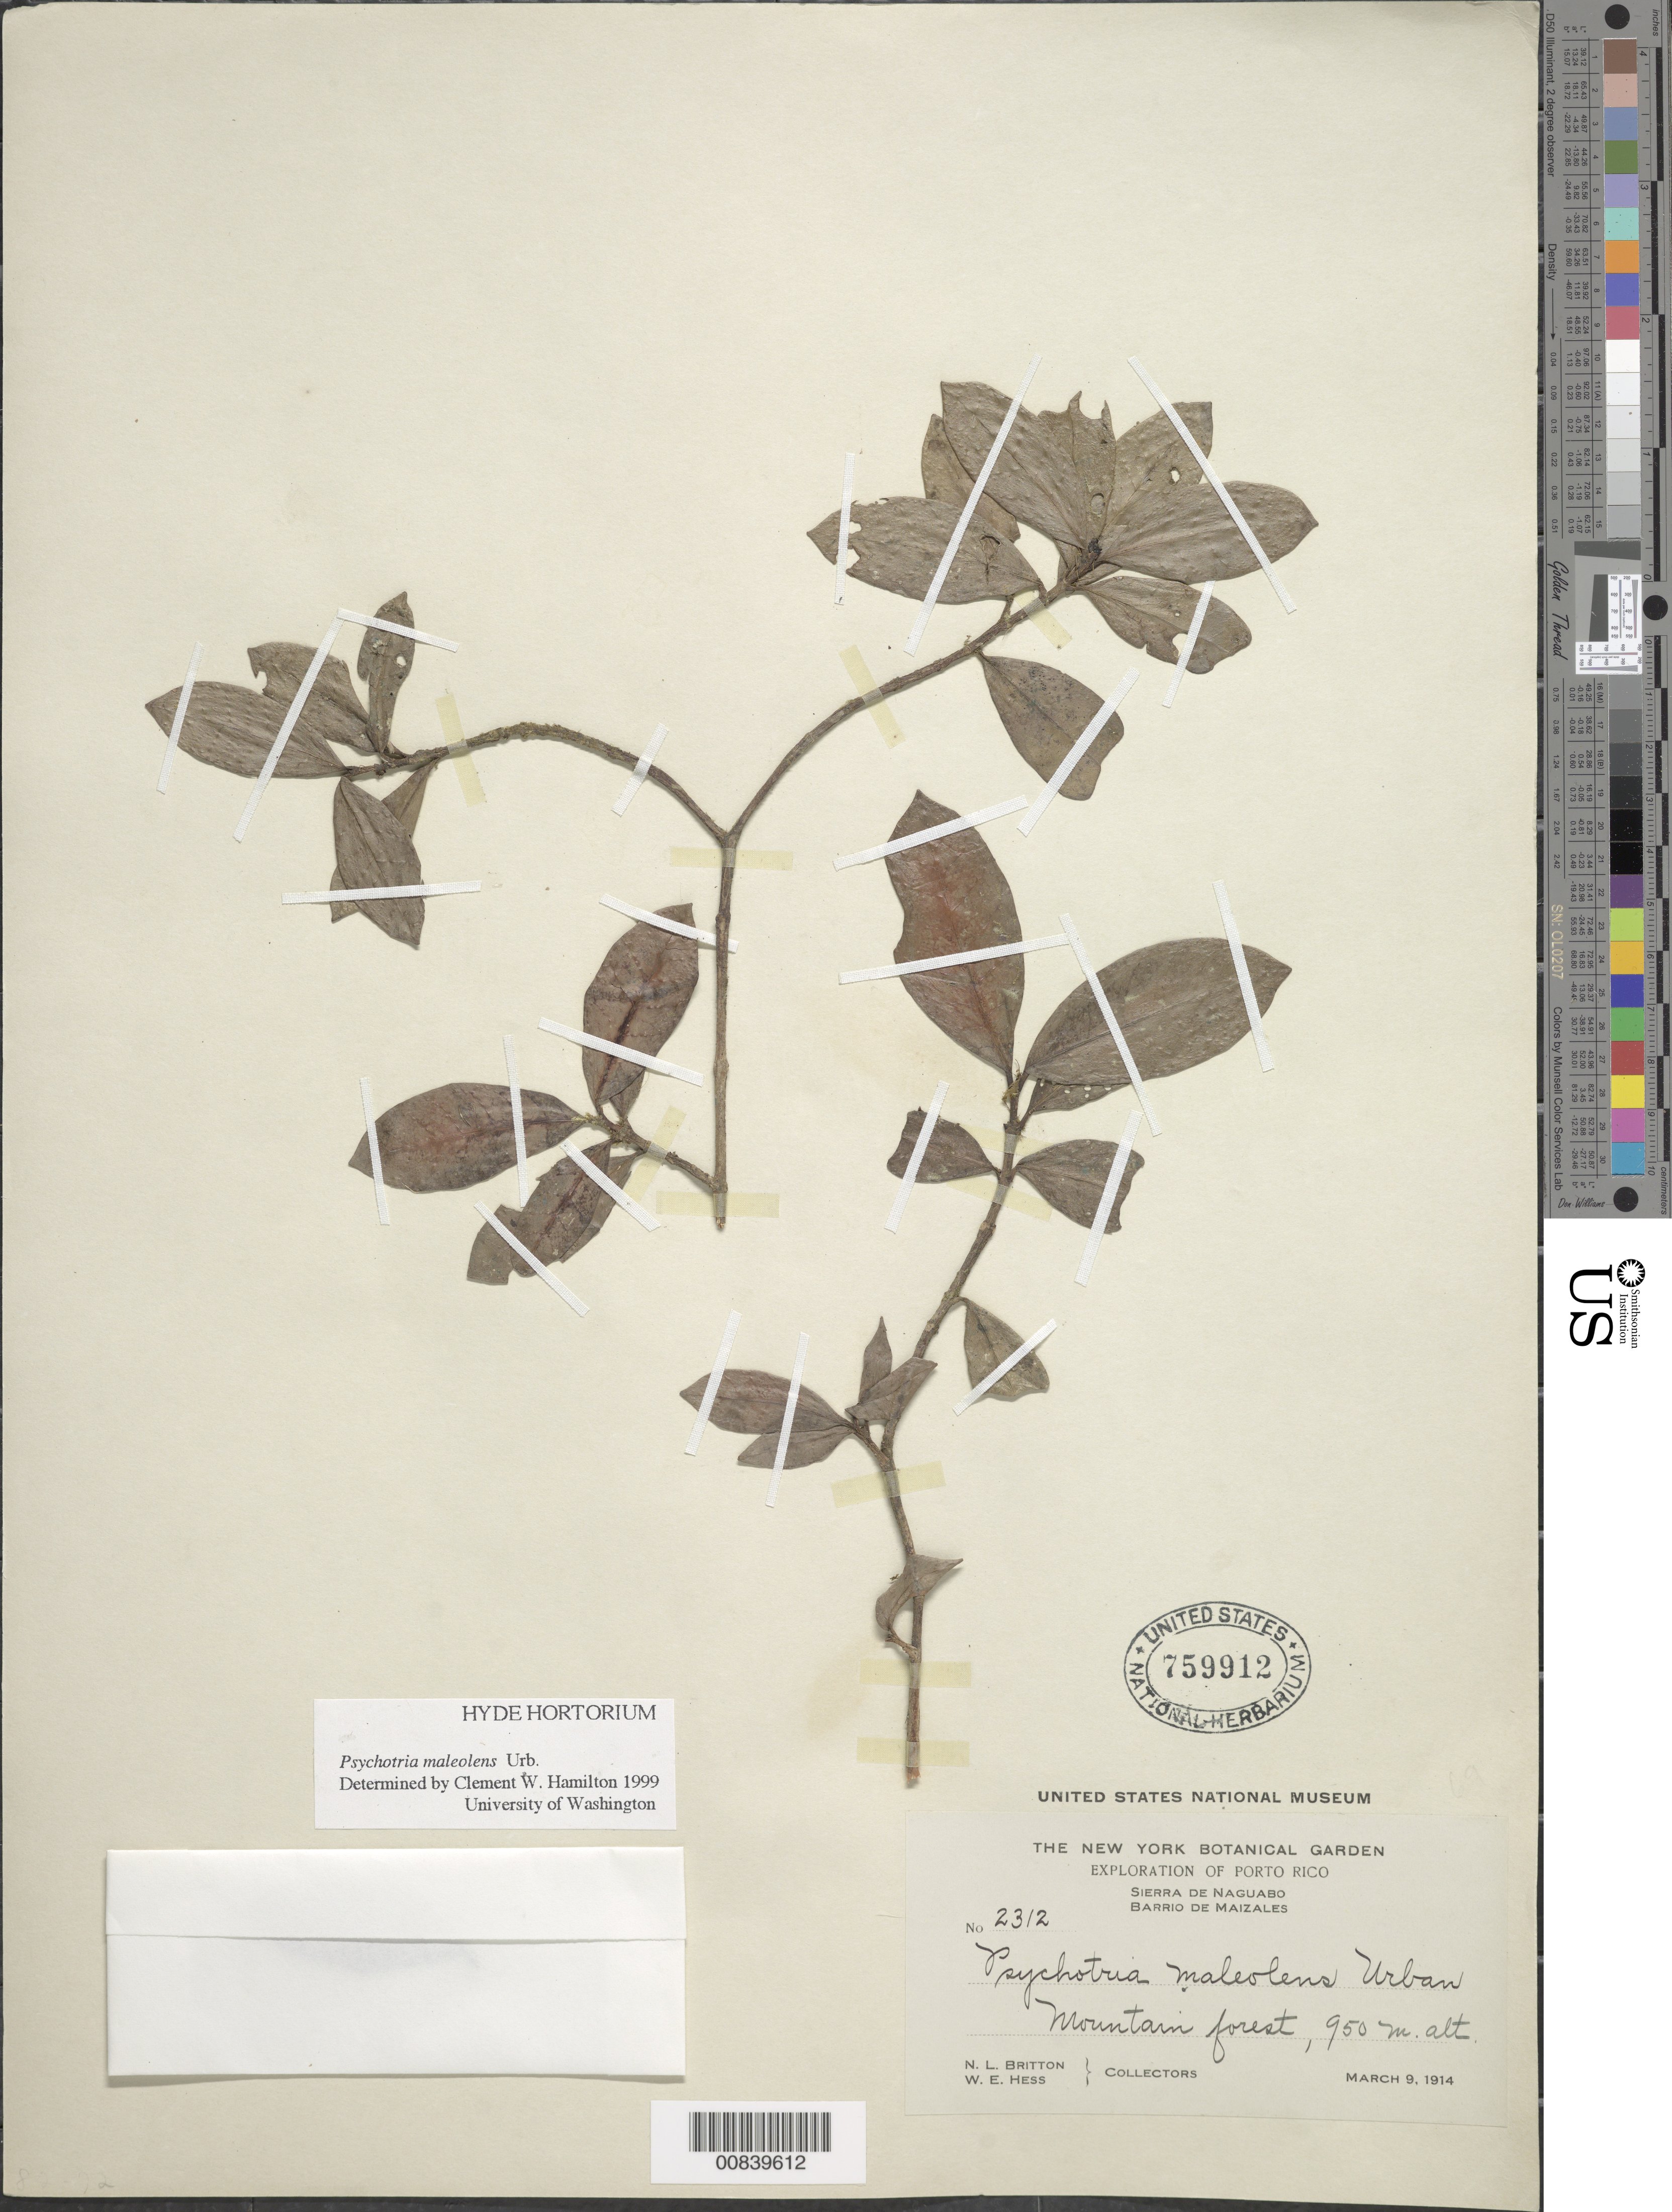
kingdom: Plantae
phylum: Tracheophyta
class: Magnoliopsida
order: Gentianales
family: Rubiaceae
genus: Psychotria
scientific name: Psychotria maleolens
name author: Urb.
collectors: N. Britton & W. Hess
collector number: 2312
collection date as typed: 09 Mar 1914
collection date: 1914-03-09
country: Puerto Rico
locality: Sierra de Naguabo. Barrio de Maizales.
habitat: Montane forest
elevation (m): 950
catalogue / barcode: US 759912